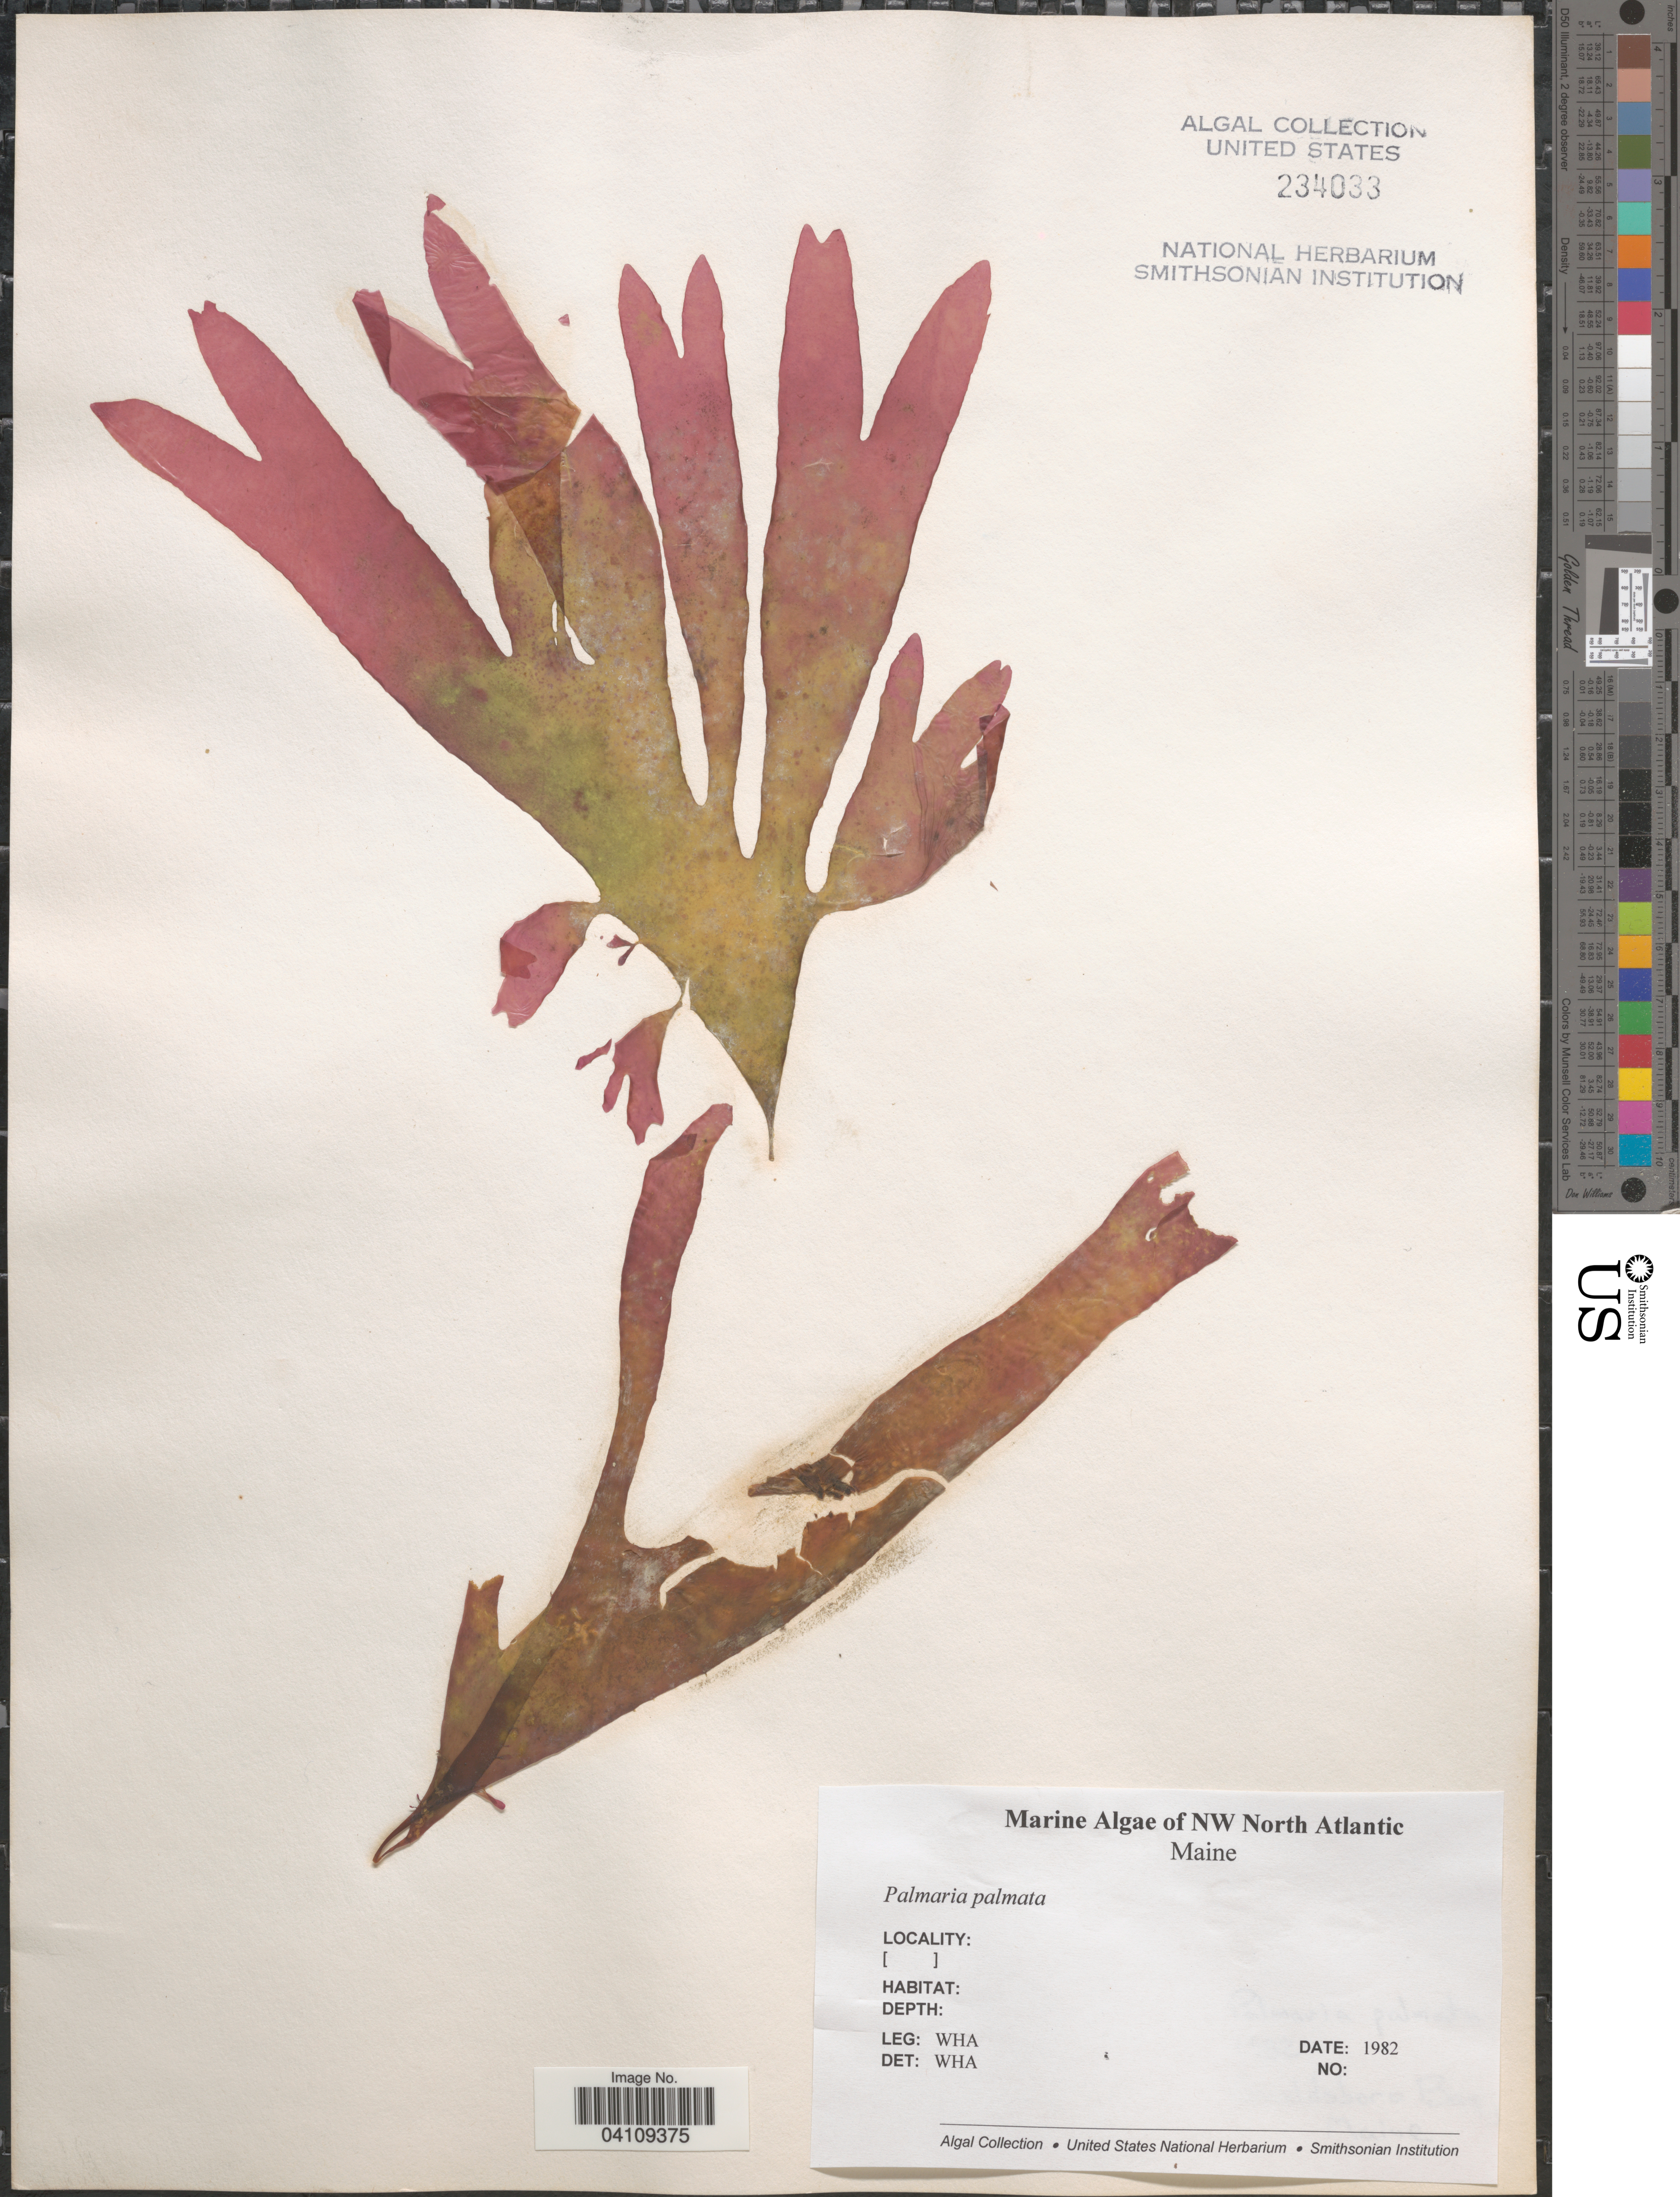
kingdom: Plantae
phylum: Rhodophyta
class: Florideophyceae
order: Palmariales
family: Palmariaceae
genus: Palmaria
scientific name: Palmaria palmata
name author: (L.) F. Weber & D. Mohr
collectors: W. H. Adey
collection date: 1982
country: United States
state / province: Maine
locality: NW North Atlantic.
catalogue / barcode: US 234033